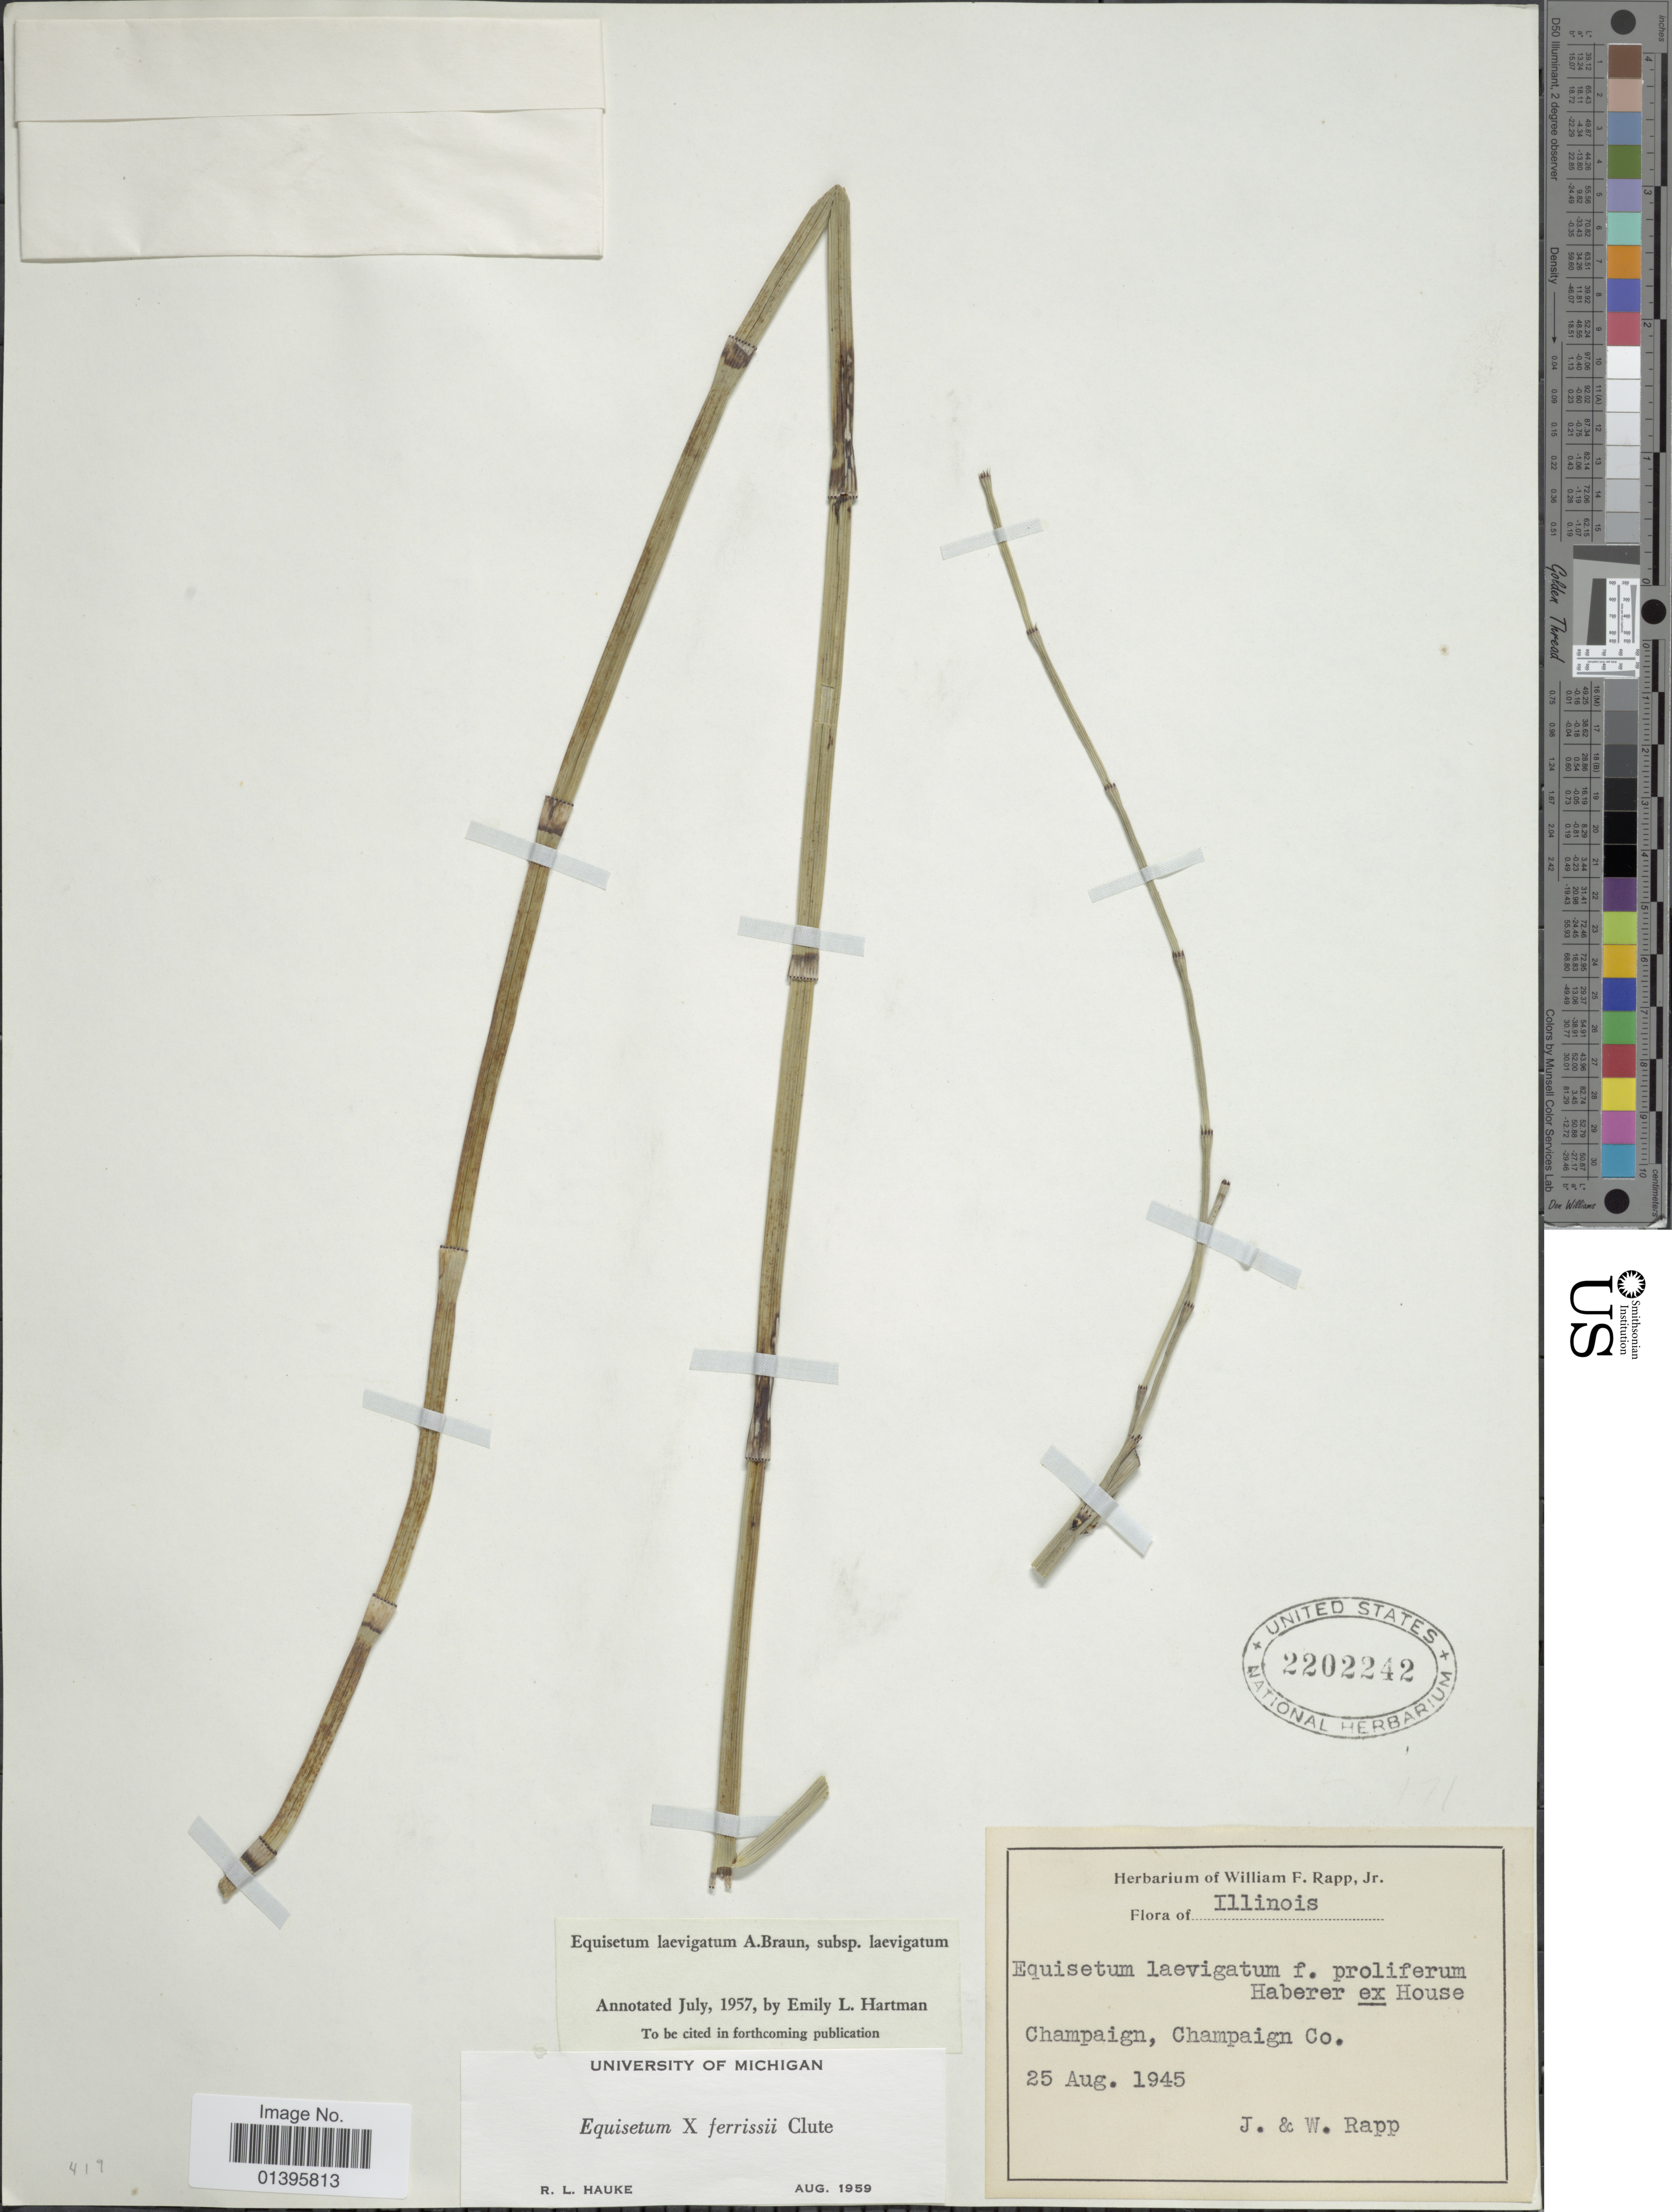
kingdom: Plantae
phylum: Tracheophyta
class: Polypodiopsida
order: Equisetales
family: Equisetaceae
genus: Equisetum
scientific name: Equisetum x ferrissii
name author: Clute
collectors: J. Rapp & W. Rapp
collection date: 1945-08-25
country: United States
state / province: Illinois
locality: Champaign, Champaign Co.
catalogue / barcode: US 2202242